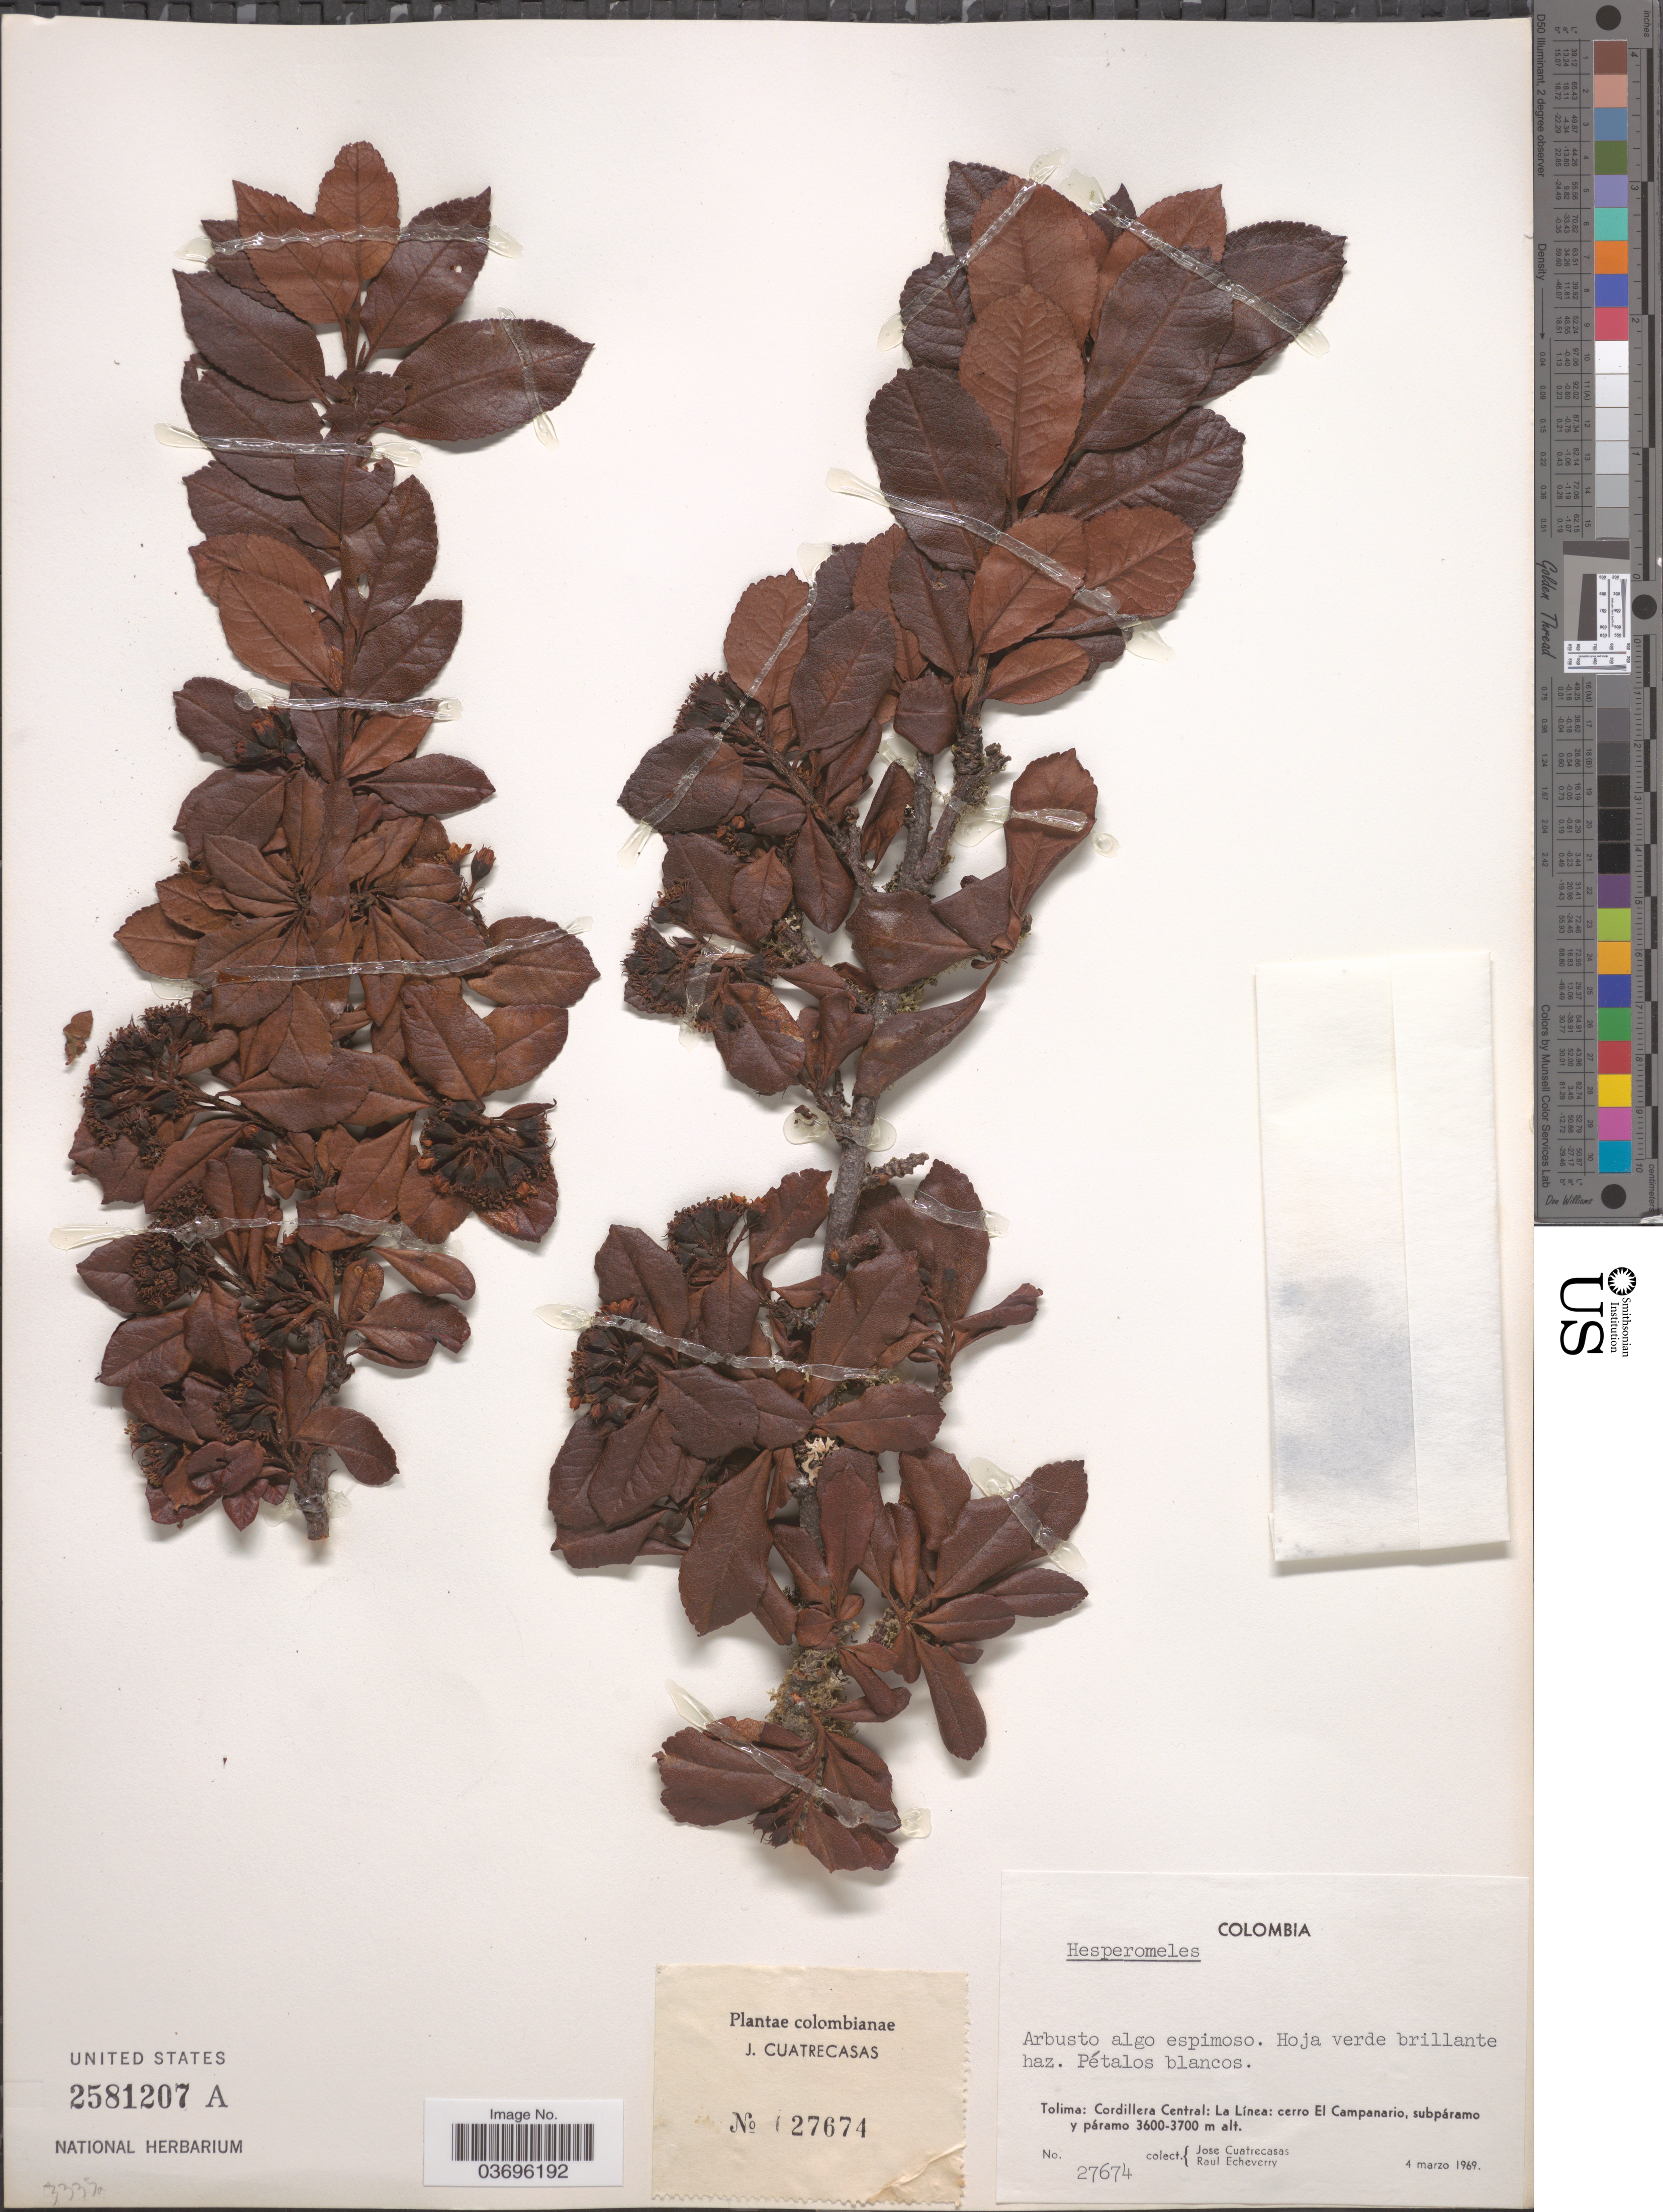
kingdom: Plantae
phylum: Tracheophyta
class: Magnoliopsida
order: Rosales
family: Rosaceae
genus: Hesperomeles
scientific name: Hesperomeles sp.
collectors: J. Cuatrecasas & R. Echeverry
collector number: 27674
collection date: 1969-03-04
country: Colombia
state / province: Tolima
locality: Cordillera Central: La Línea: cerro El Campanario.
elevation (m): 3600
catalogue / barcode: US 2581207A